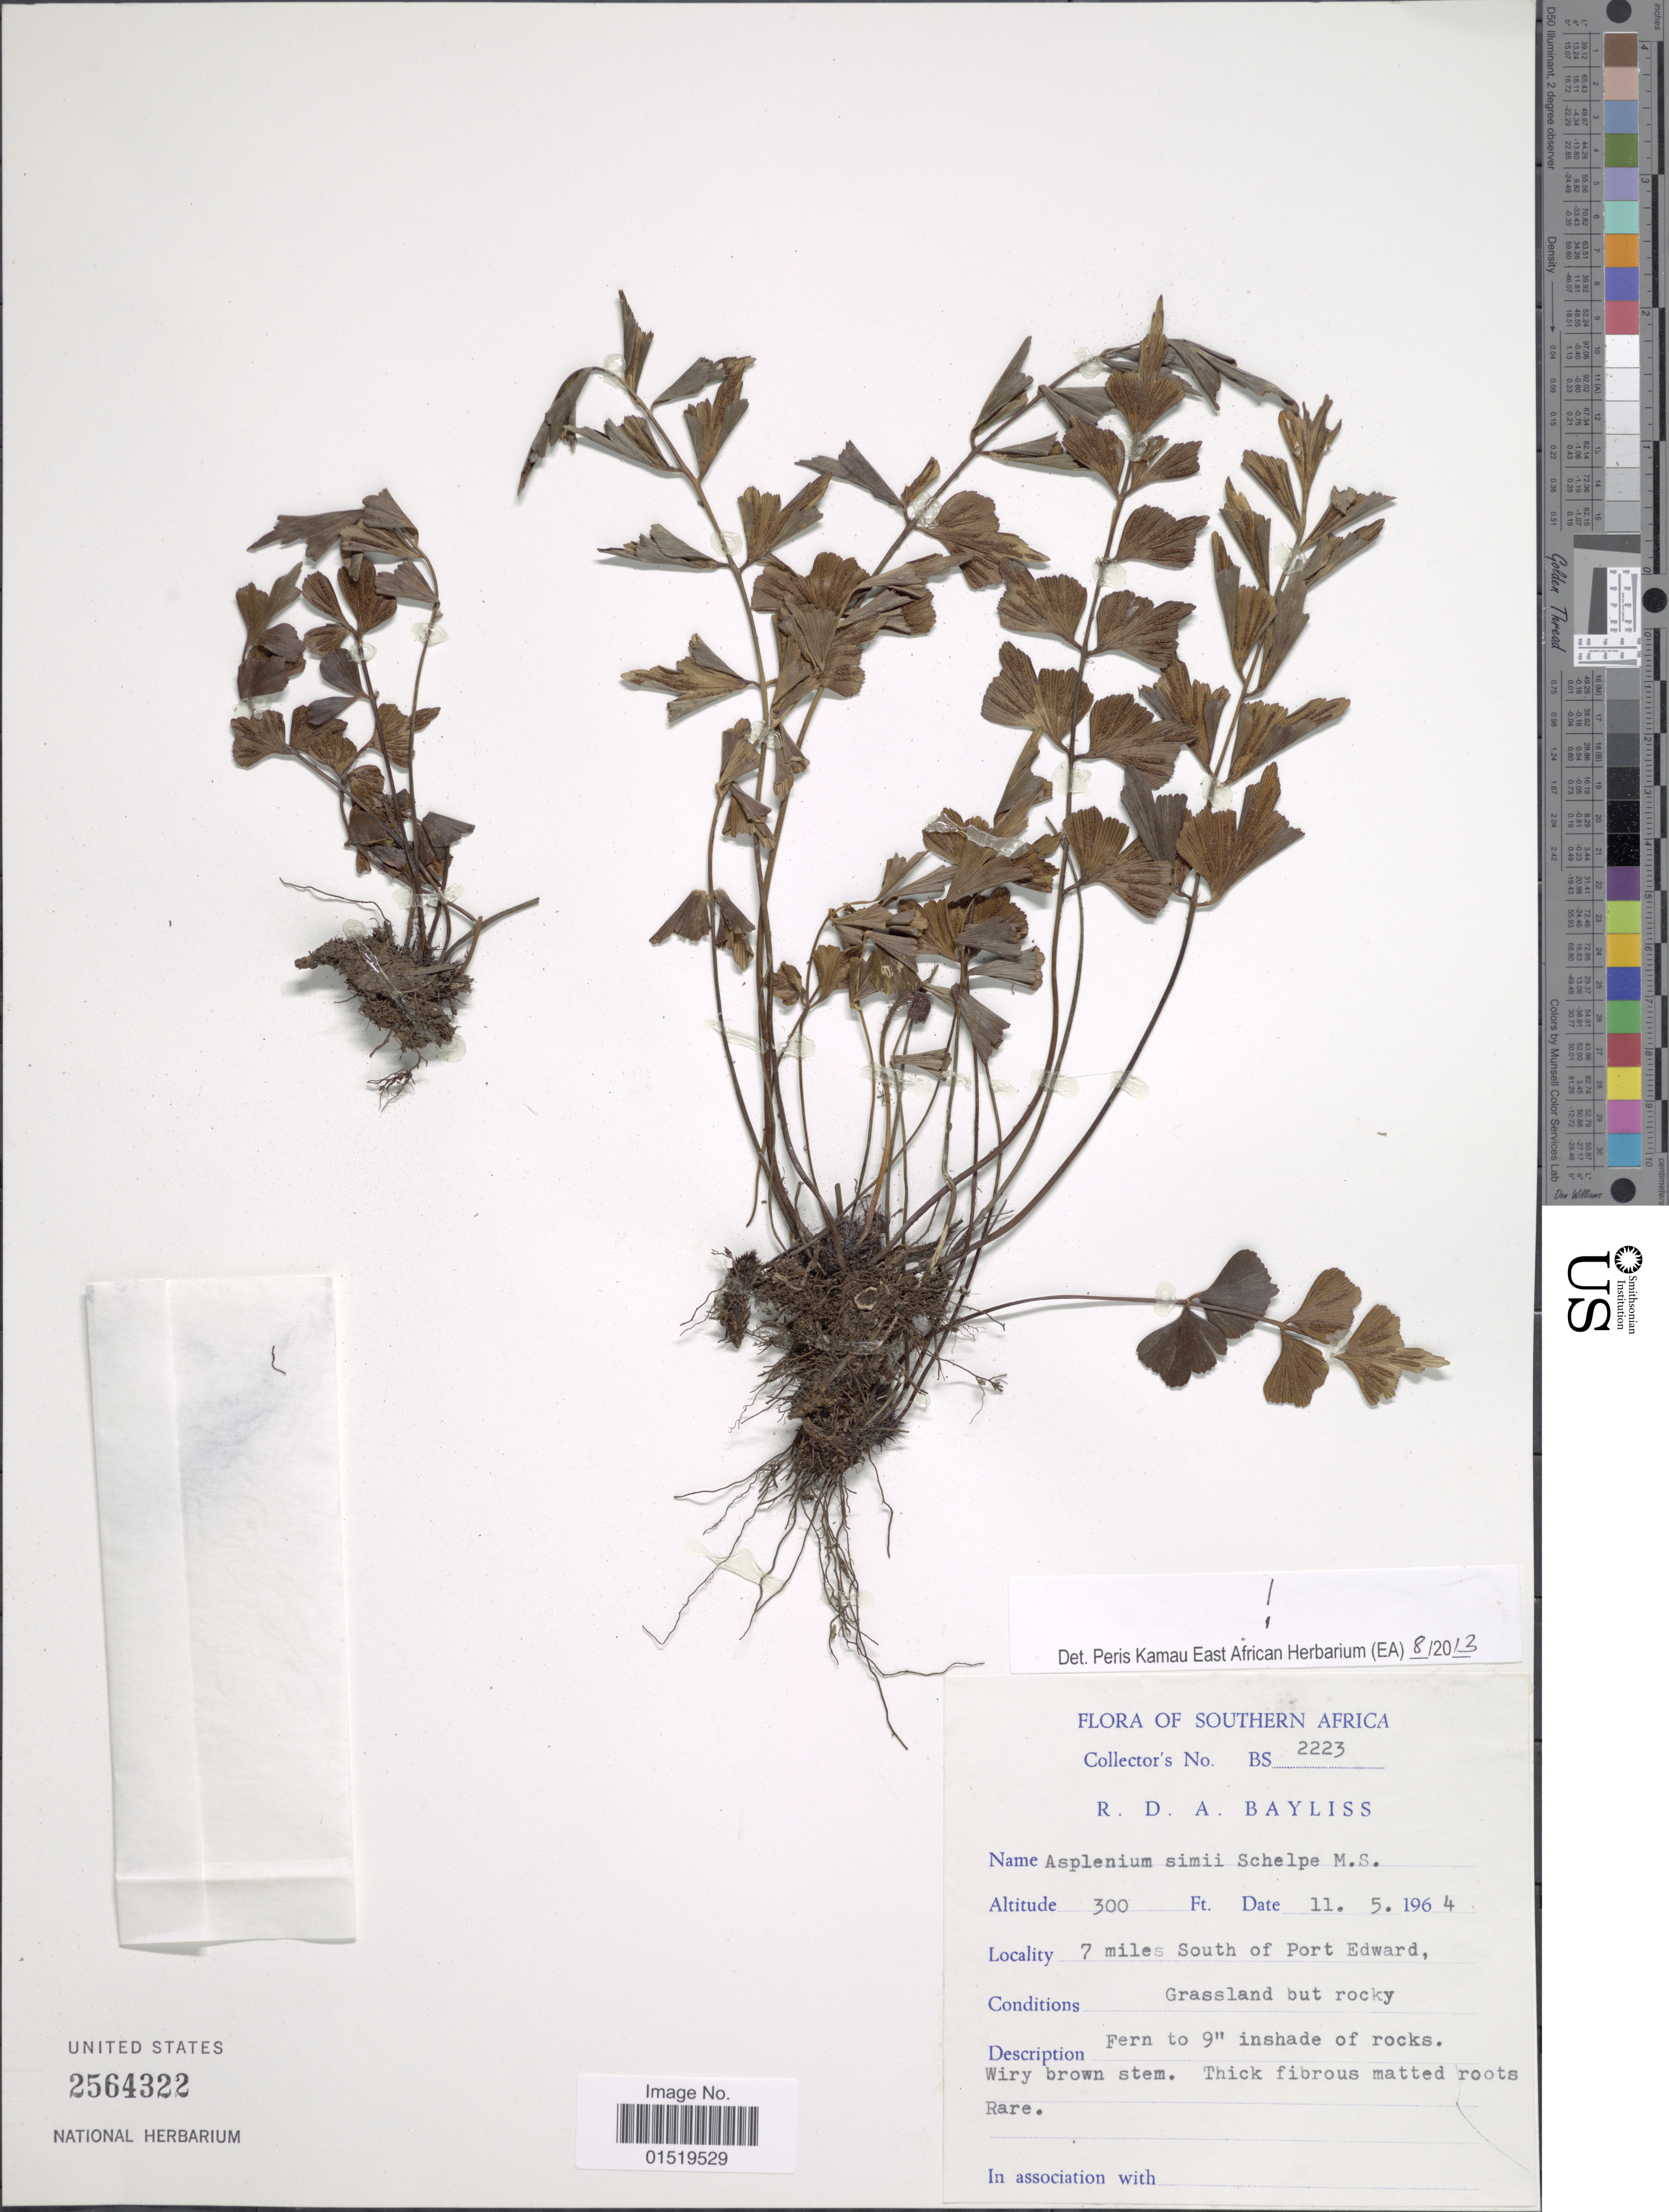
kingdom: Plantae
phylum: Tracheophyta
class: Polypodiopsida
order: Polypodiales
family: Aspleniaceae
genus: Asplenium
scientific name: Asplenium simii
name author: A.F. Braithw. & Schelpe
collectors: R. Bayliss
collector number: BS 2223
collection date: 1964-05-11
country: South Africa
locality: Southern Africa, 7 miles South of Port Edward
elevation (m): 91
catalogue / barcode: US 2564322